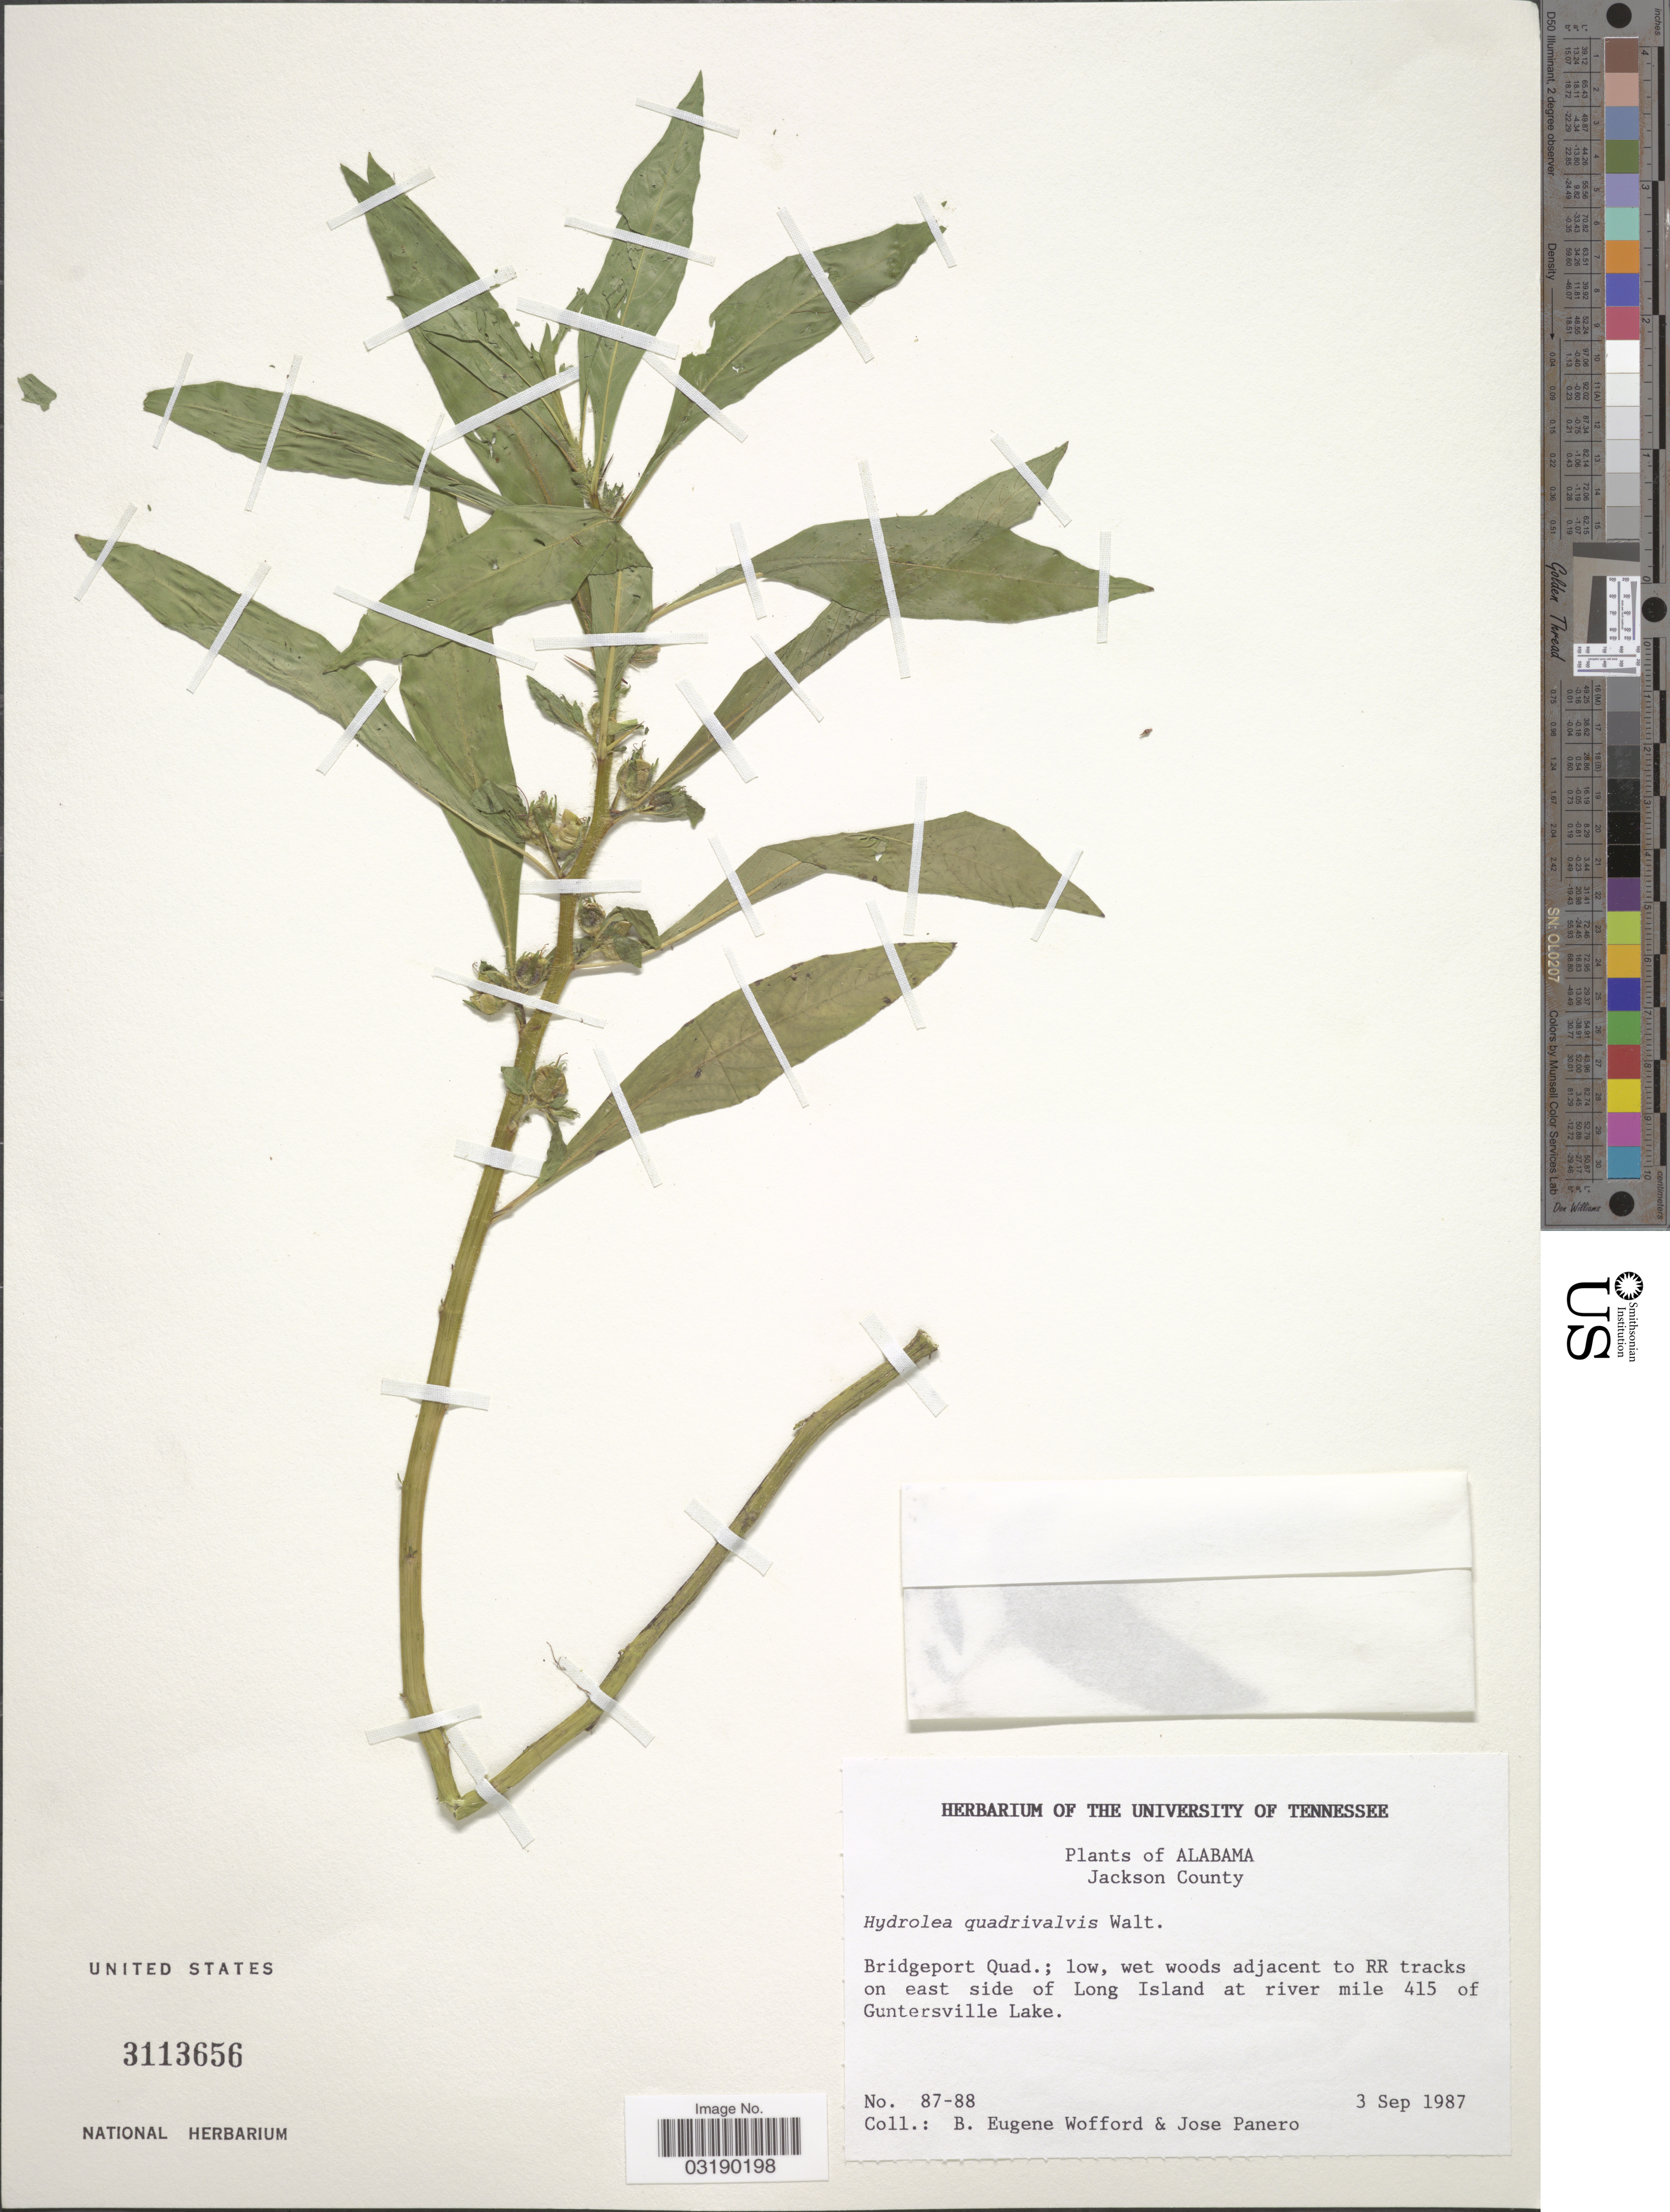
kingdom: Plantae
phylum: Tracheophyta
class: Magnoliopsida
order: Solanales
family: Hydroleaceae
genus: Hydrolea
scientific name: Hydrolea quadrivalvis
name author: Walter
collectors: B. Wofford & J. L. Panero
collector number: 87-88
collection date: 1987-09-03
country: United States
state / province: Alabama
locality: Jackson County. Bridgeport Quad.; low, wet woods adjacent to RR tracks on east side of Long Island at river mile 415 of Guntersville Lake.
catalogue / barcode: US 3113656